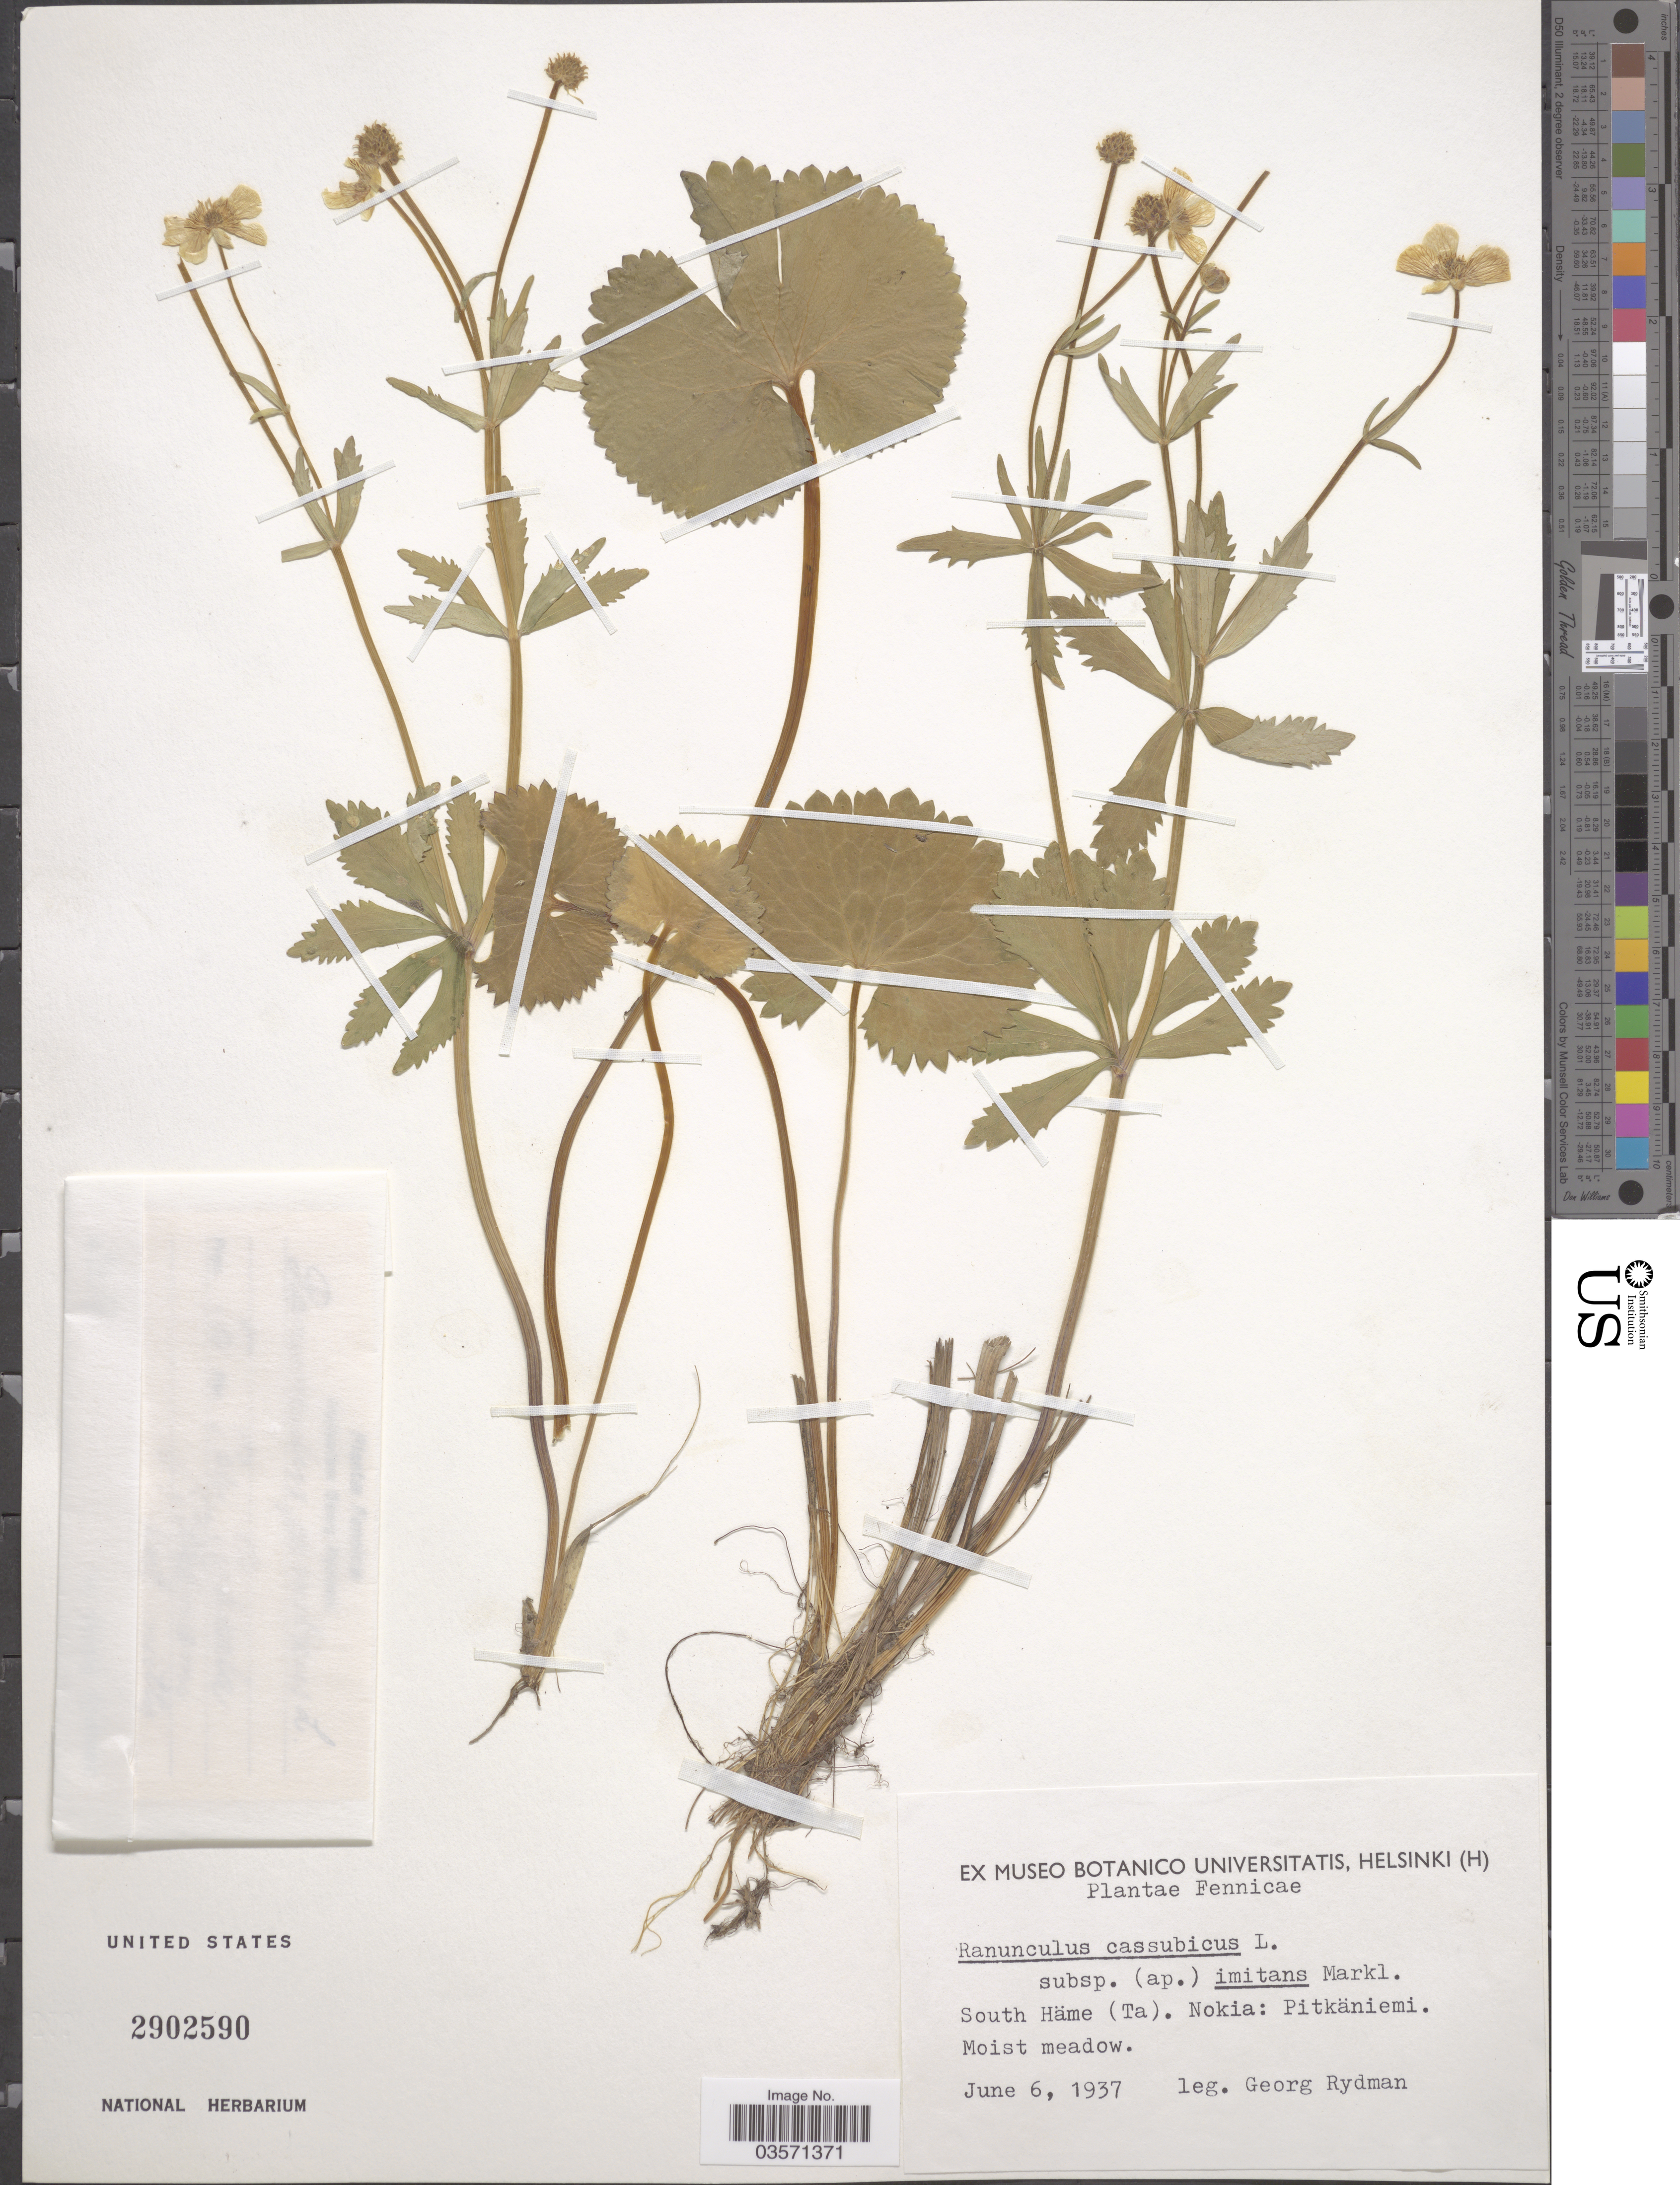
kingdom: Plantae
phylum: Tracheophyta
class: Magnoliopsida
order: Ranunculales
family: Ranunculaceae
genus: Ranunculus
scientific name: Ranunculus cassubicus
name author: L.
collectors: G. Rydman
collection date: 1937-06-06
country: Finland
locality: Fennicae. South Häme (Ta). Nokia: Pitkäniemi.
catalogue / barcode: US 2902590